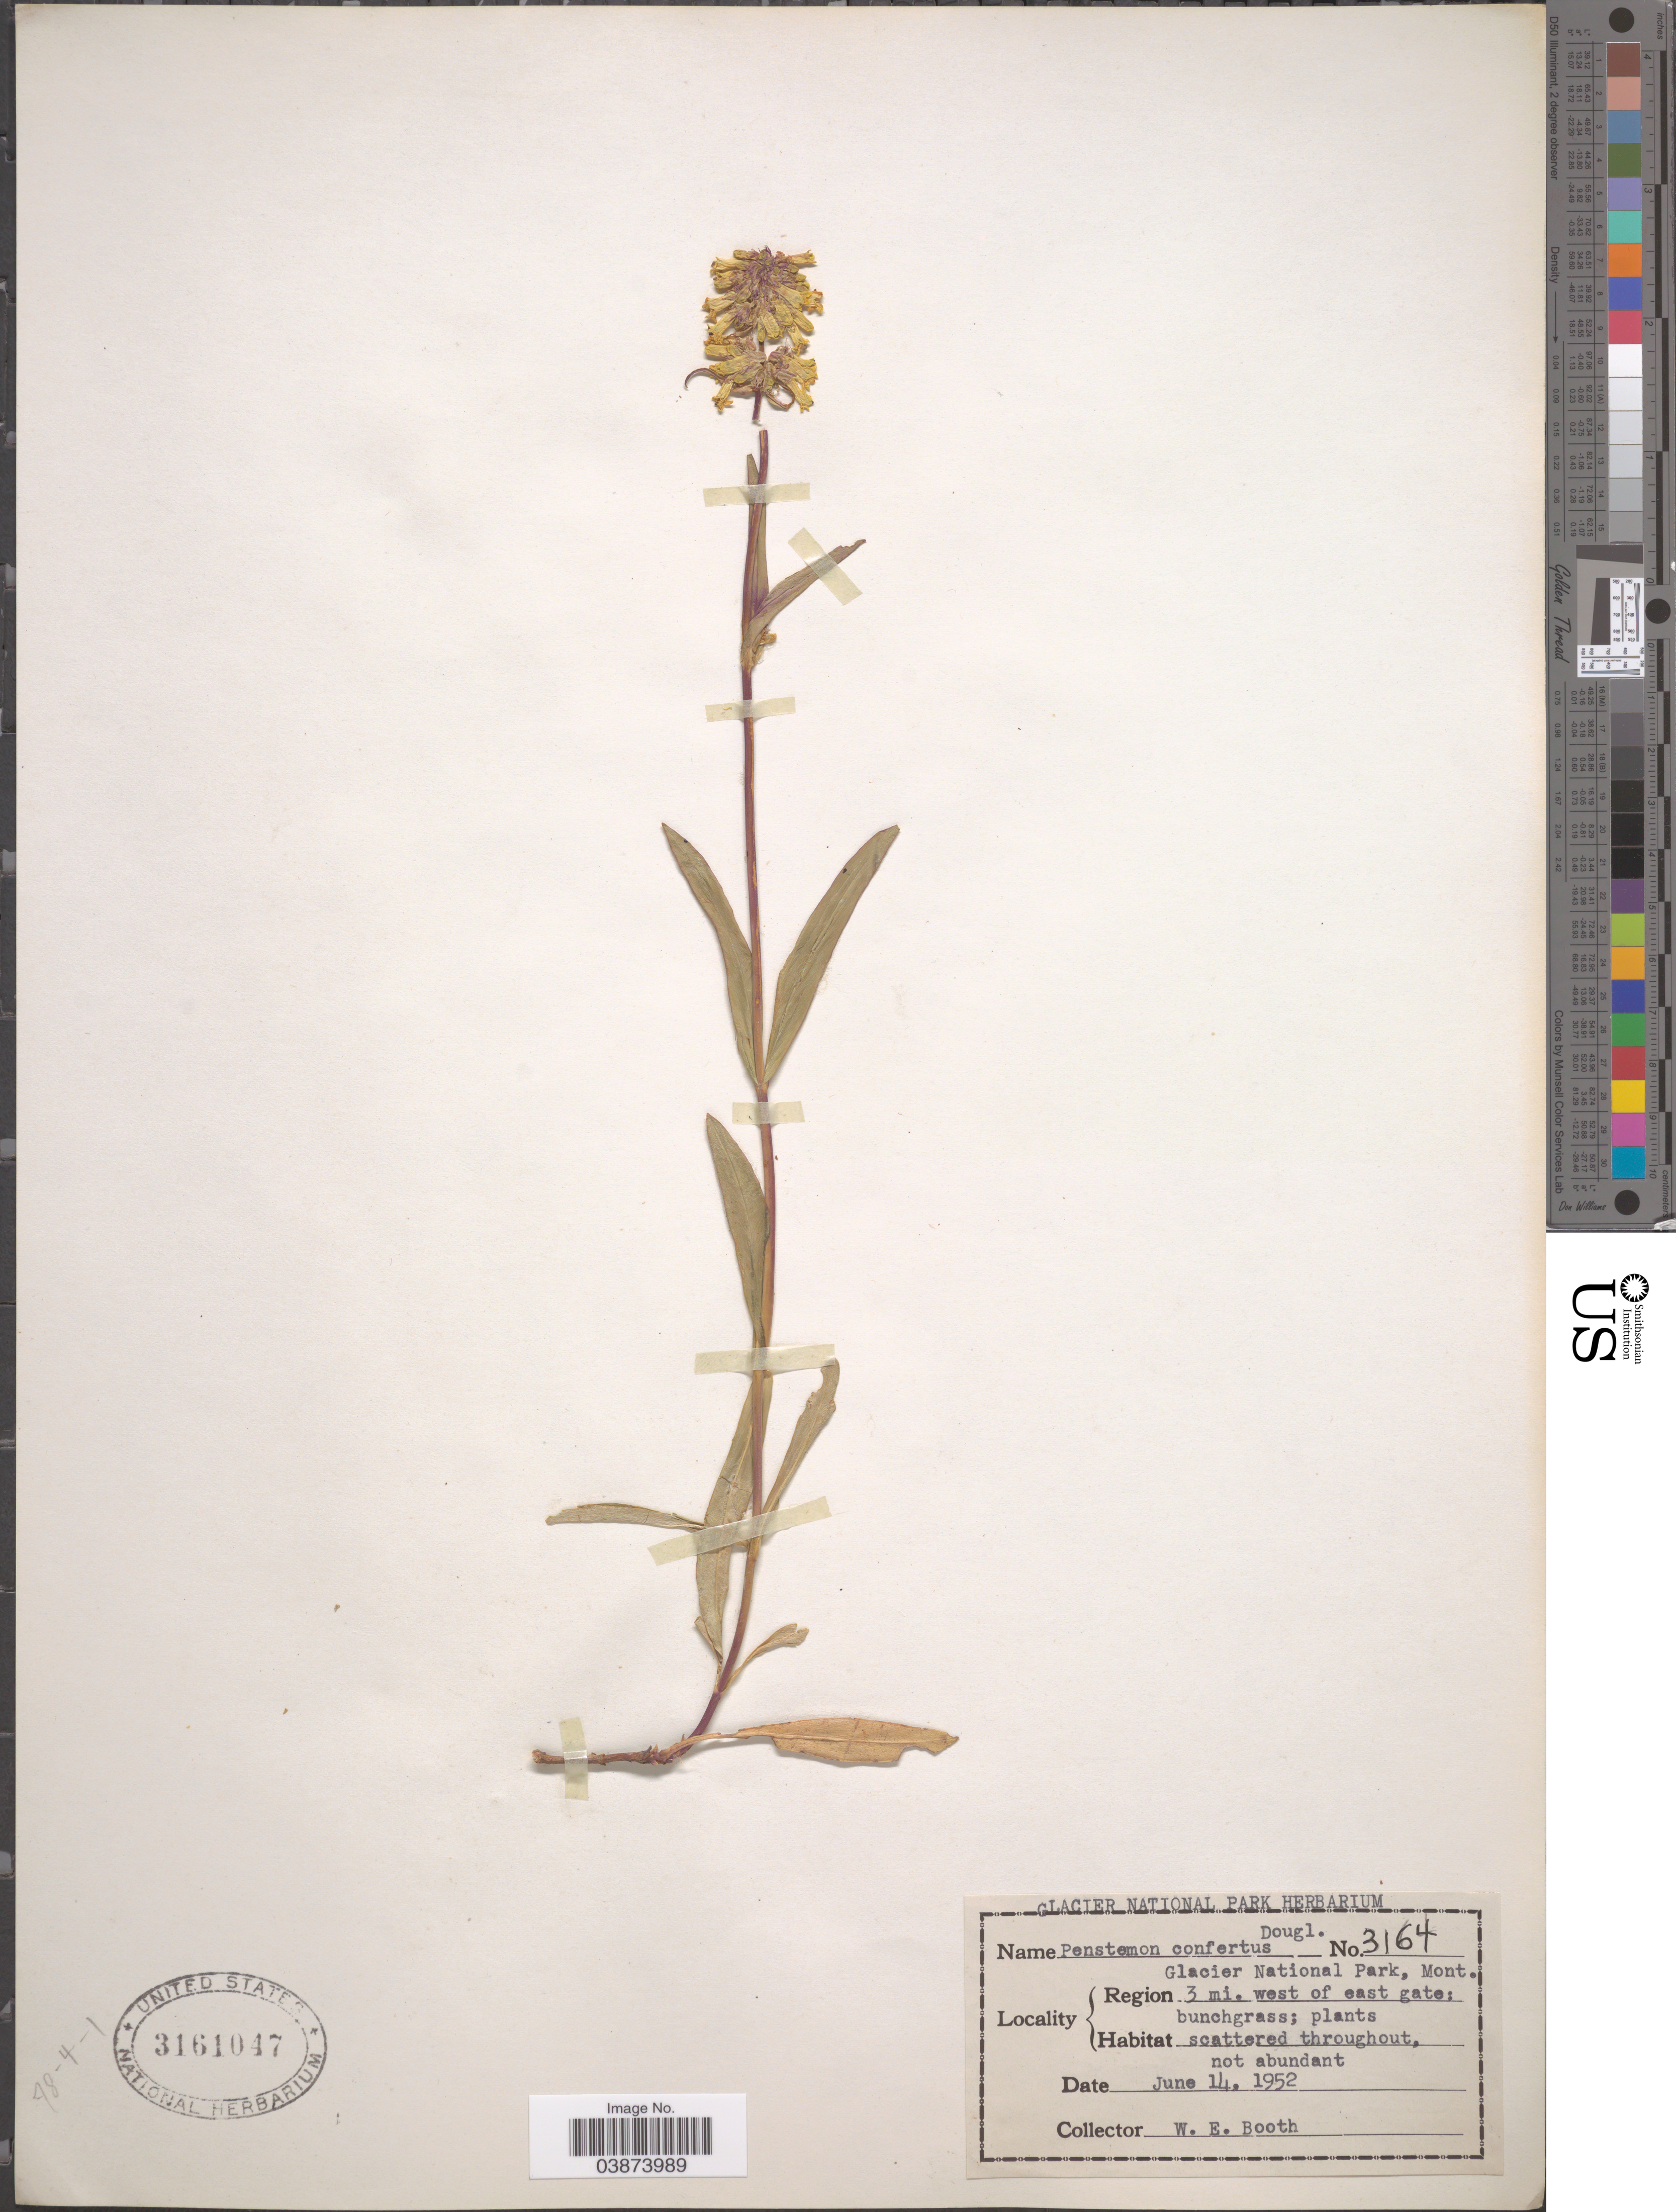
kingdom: Plantae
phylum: Tracheophyta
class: Magnoliopsida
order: Lamiales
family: Plantaginaceae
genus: Penstemon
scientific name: Penstemon confertus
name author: Douglas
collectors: W. Booth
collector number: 3164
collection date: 1952-06-14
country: United States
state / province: Montana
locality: Region. Glacier National Park, 3 mi. west of east gate.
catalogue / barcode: US 3161047